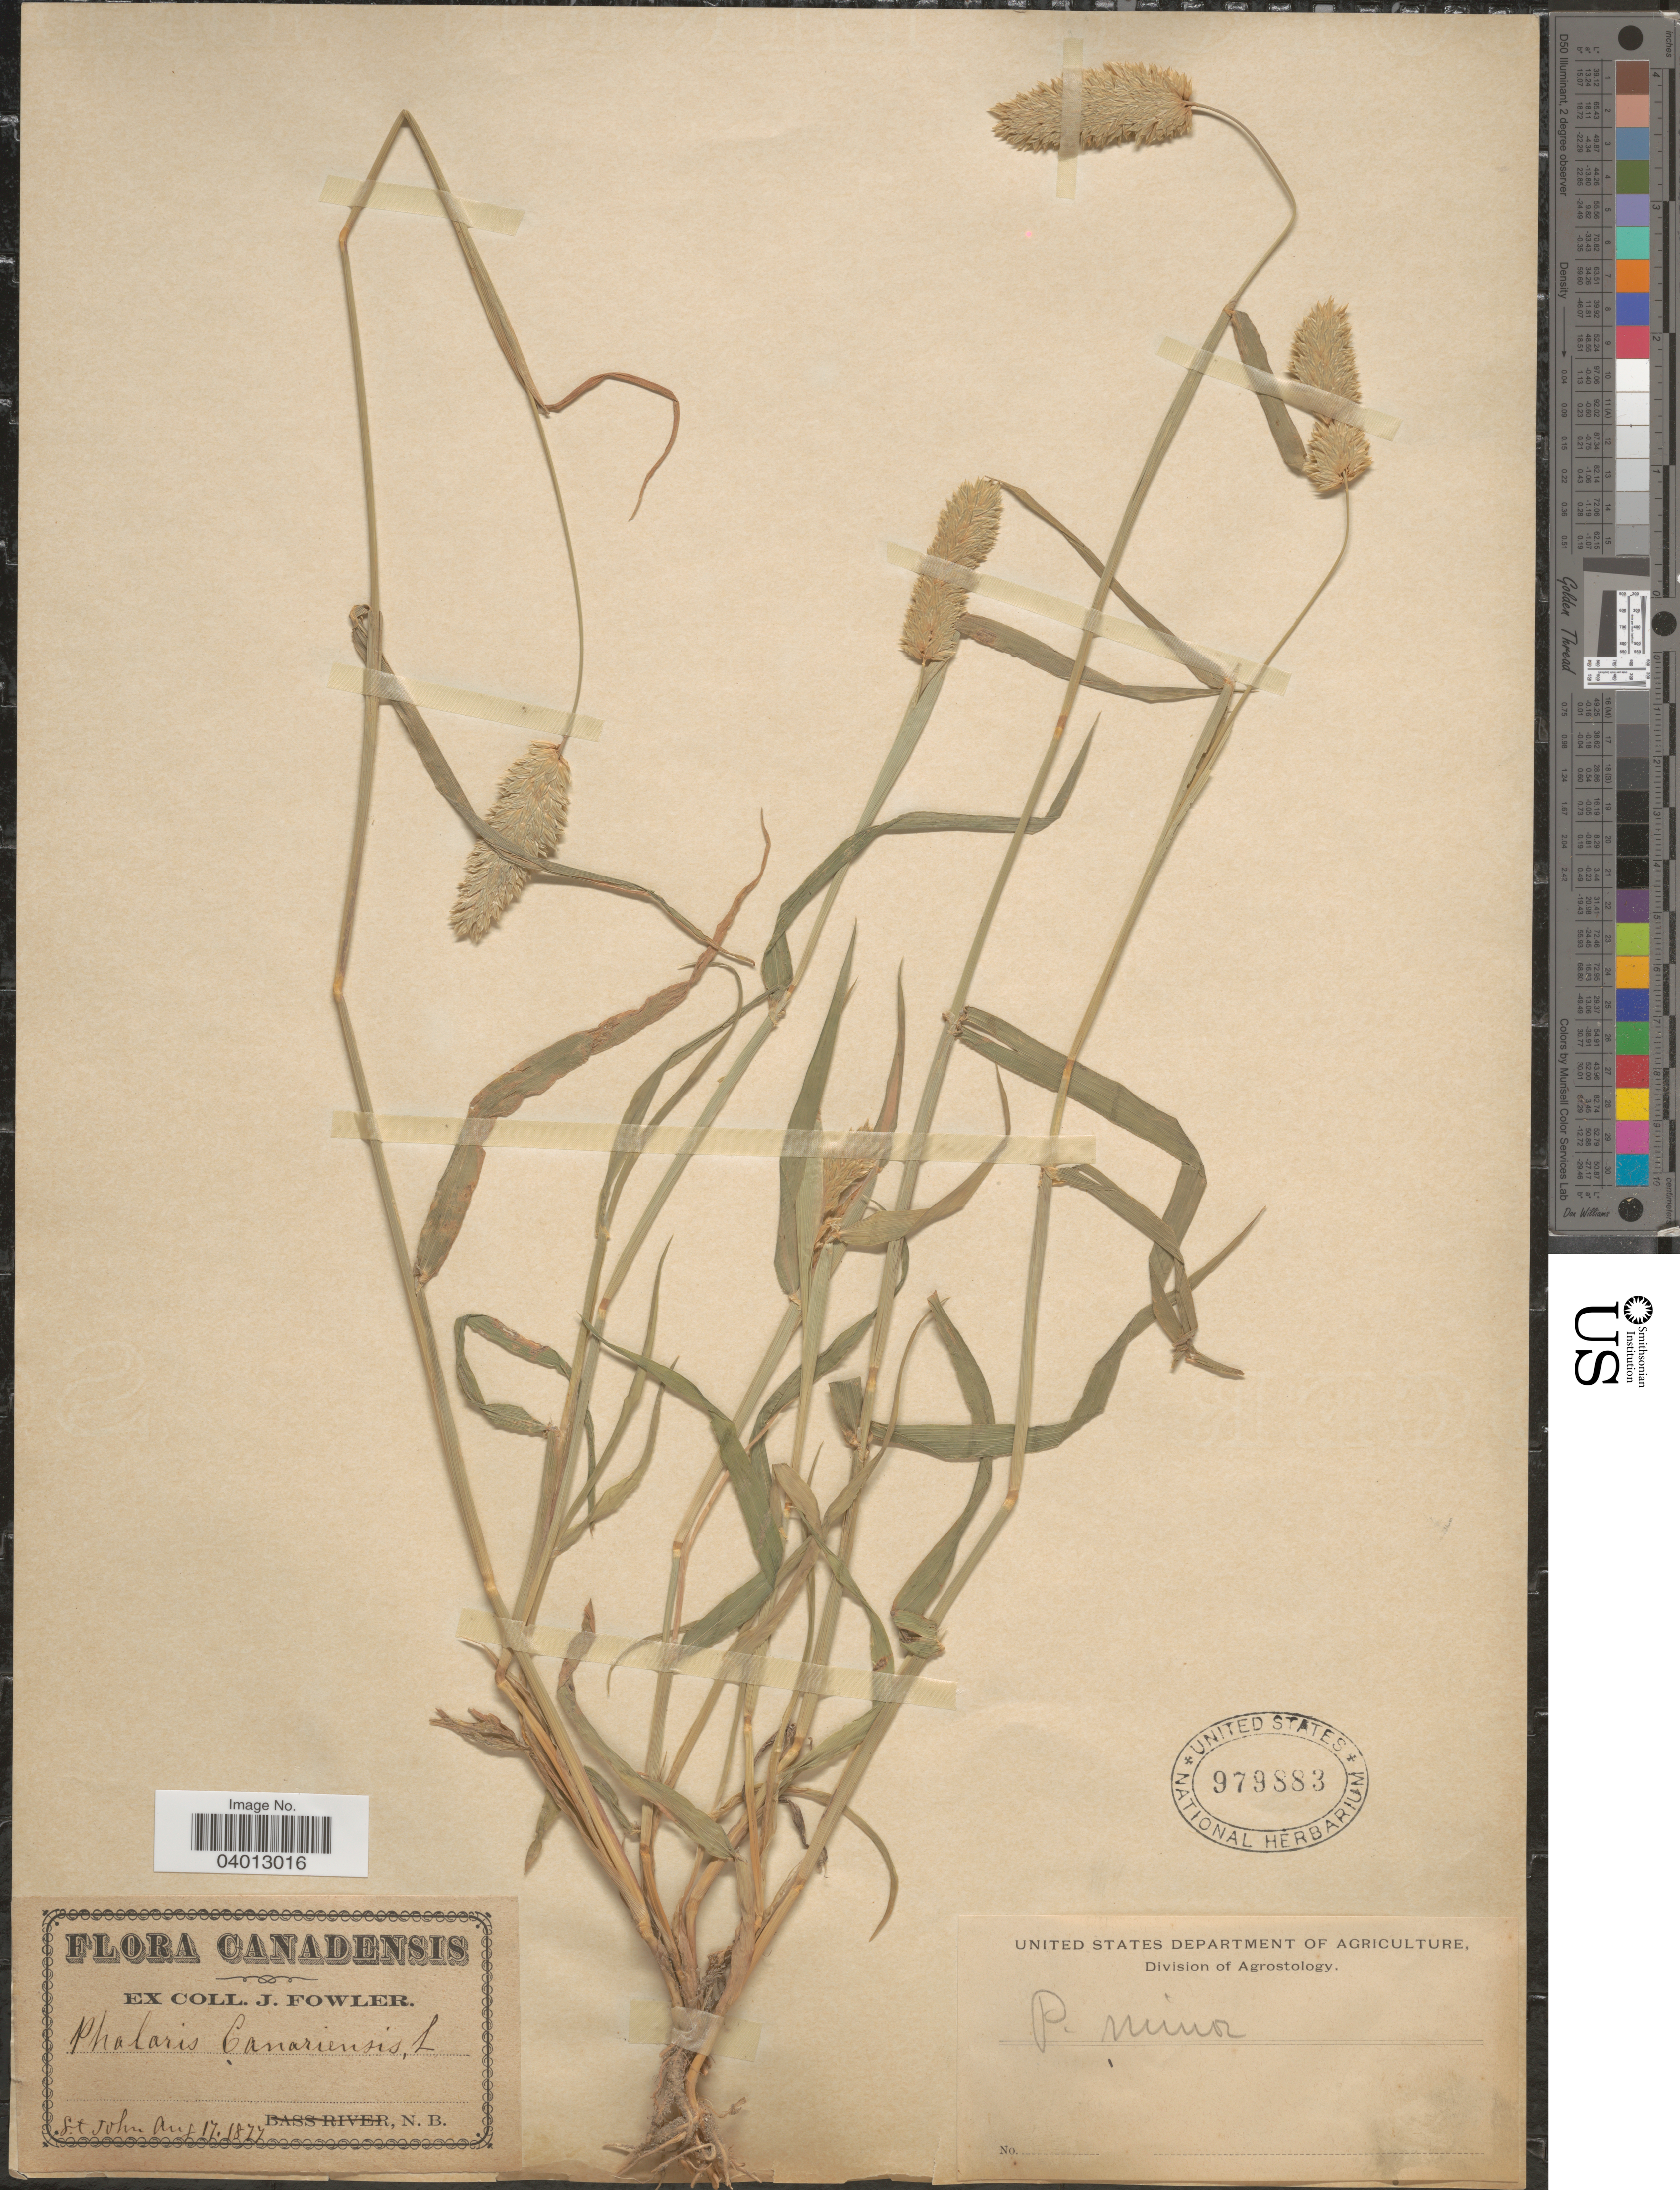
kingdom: Plantae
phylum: Tracheophyta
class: Liliopsida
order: Poales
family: Poaceae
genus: Phalaris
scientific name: Phalaris minor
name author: Retz.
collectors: J. Fowler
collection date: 1877-08-17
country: Canada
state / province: New Brunswick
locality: St. John.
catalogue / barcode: US 979883